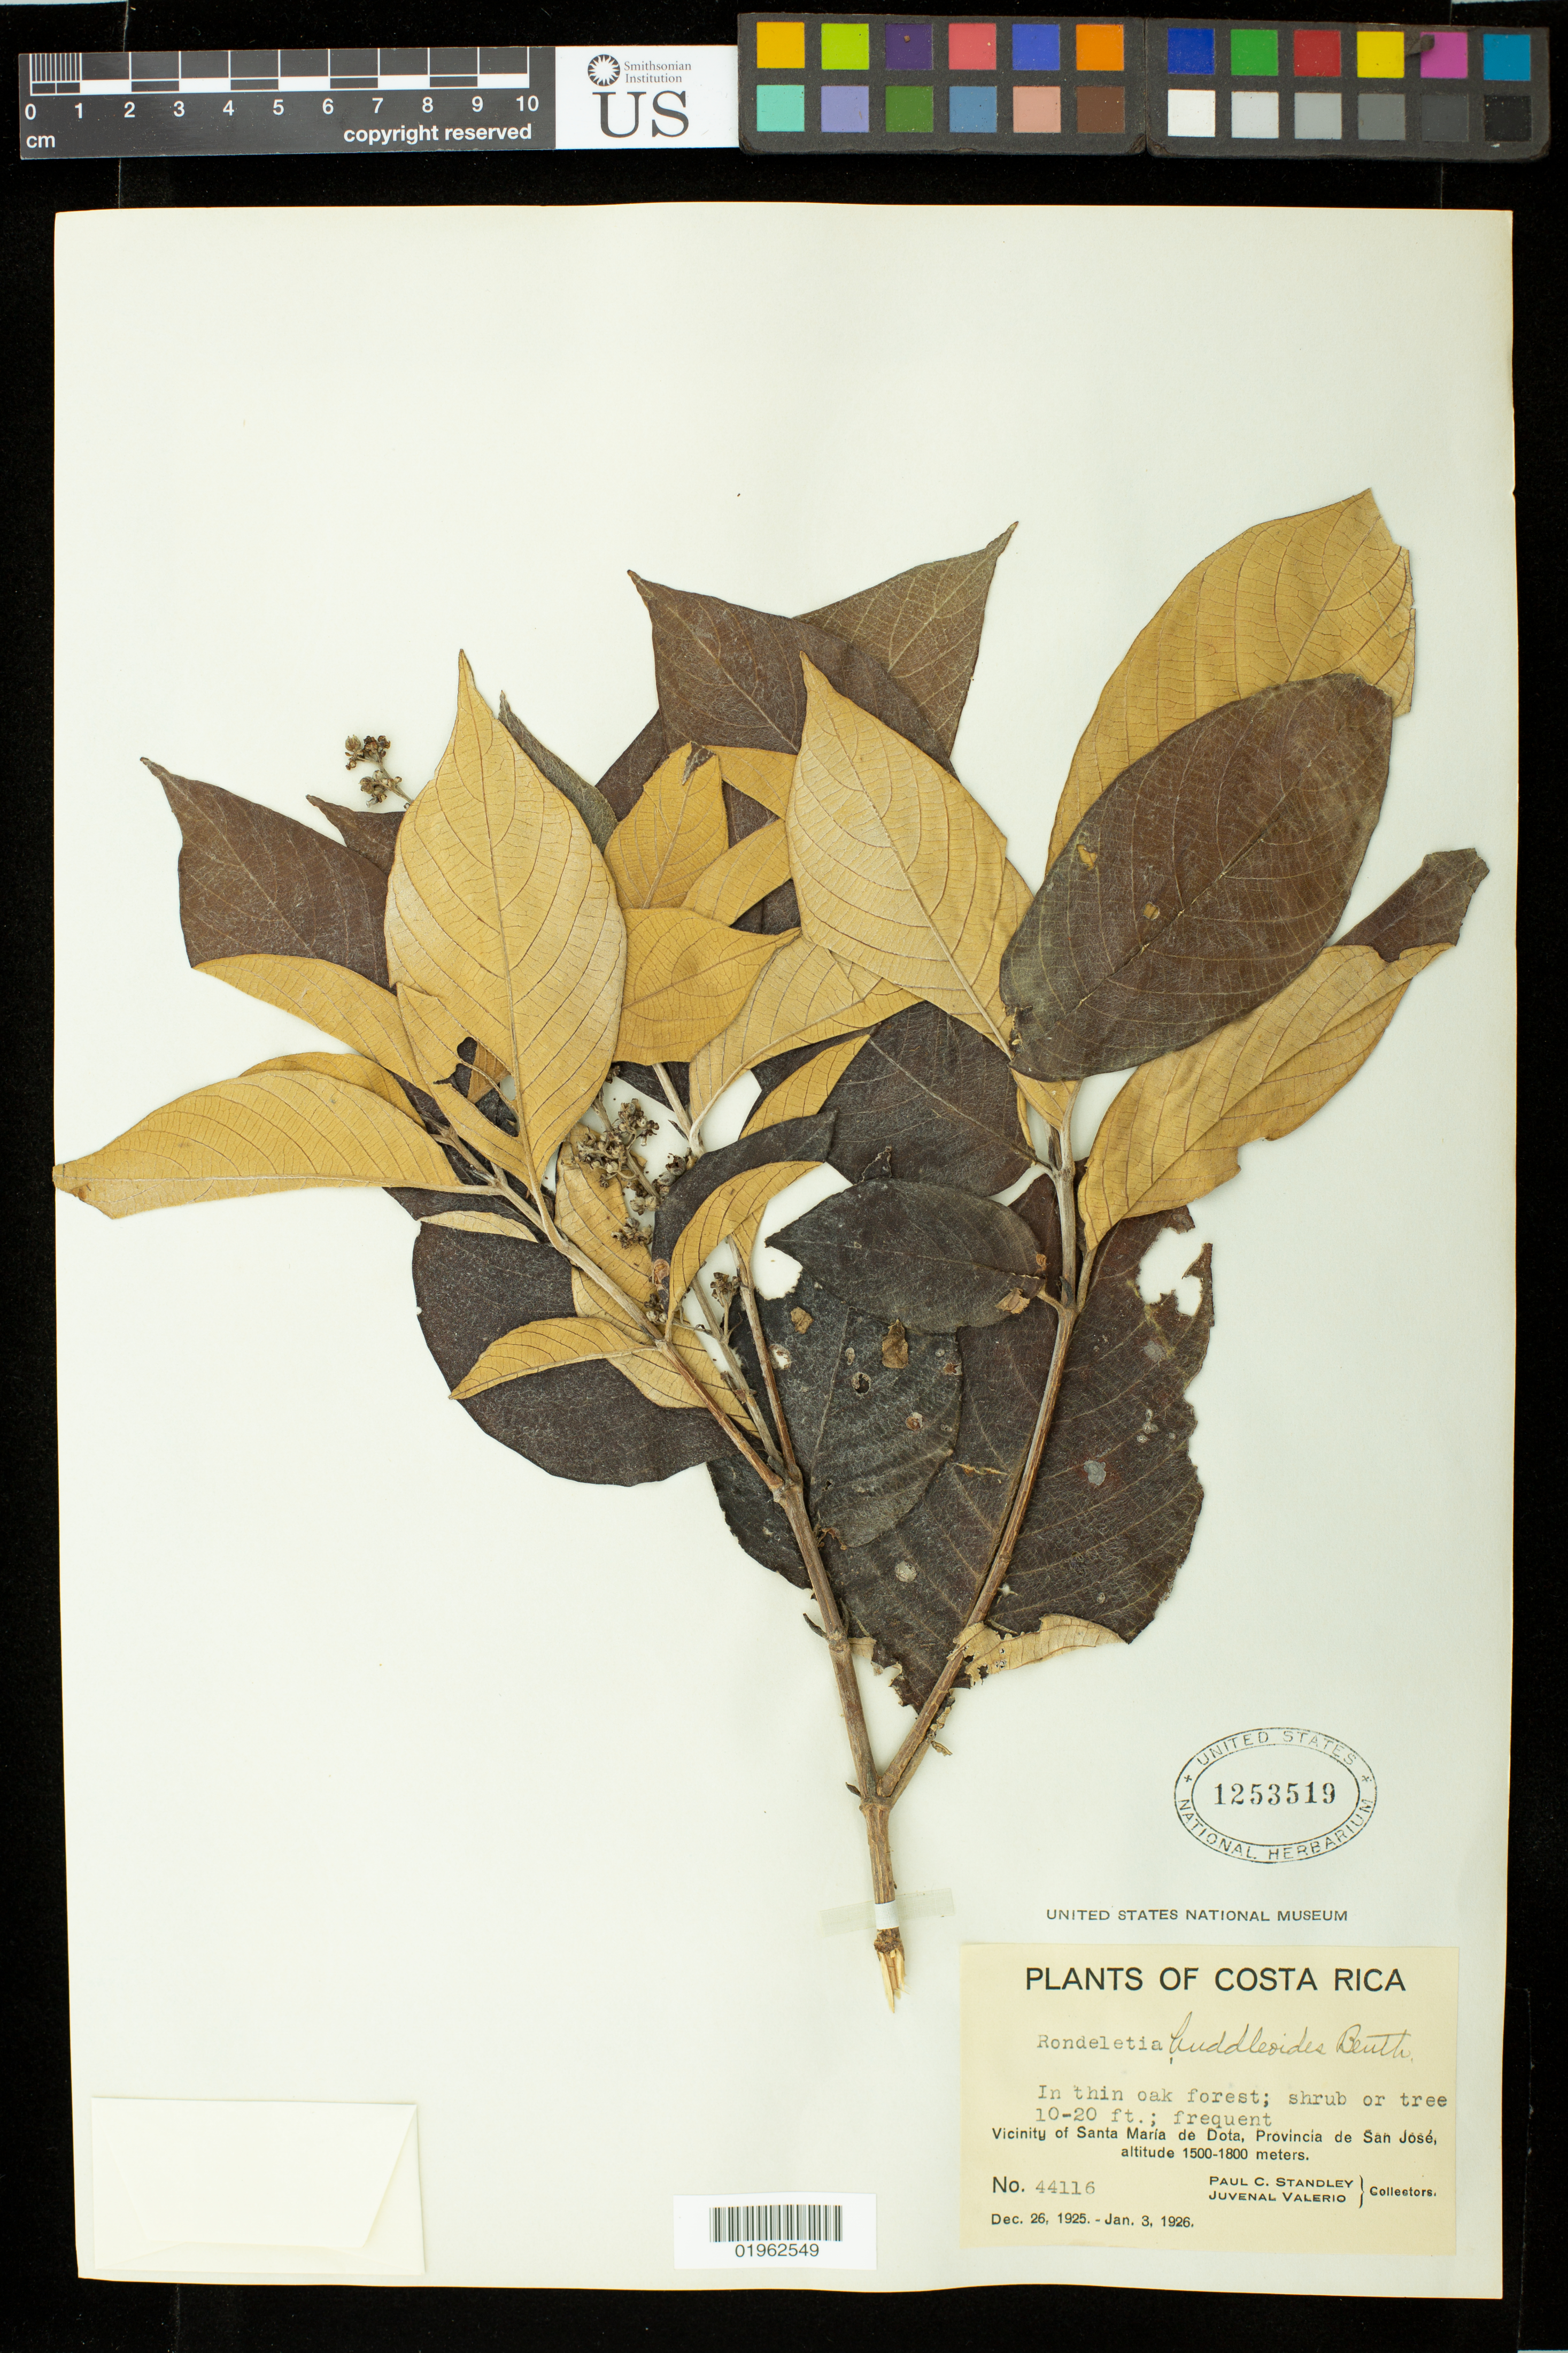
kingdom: Plantae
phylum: Tracheophyta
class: Magnoliopsida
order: Gentianales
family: Rubiaceae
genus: Rondeletia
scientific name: Rondeletia buddleioides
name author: Benth.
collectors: P. C. Standley & J. Valerio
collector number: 44116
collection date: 1925-12-26/1926-01-03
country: Costa Rica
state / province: San Jose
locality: Vicinity of Santa Maria de Dota.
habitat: thin oak forest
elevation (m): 1500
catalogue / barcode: US 1253519